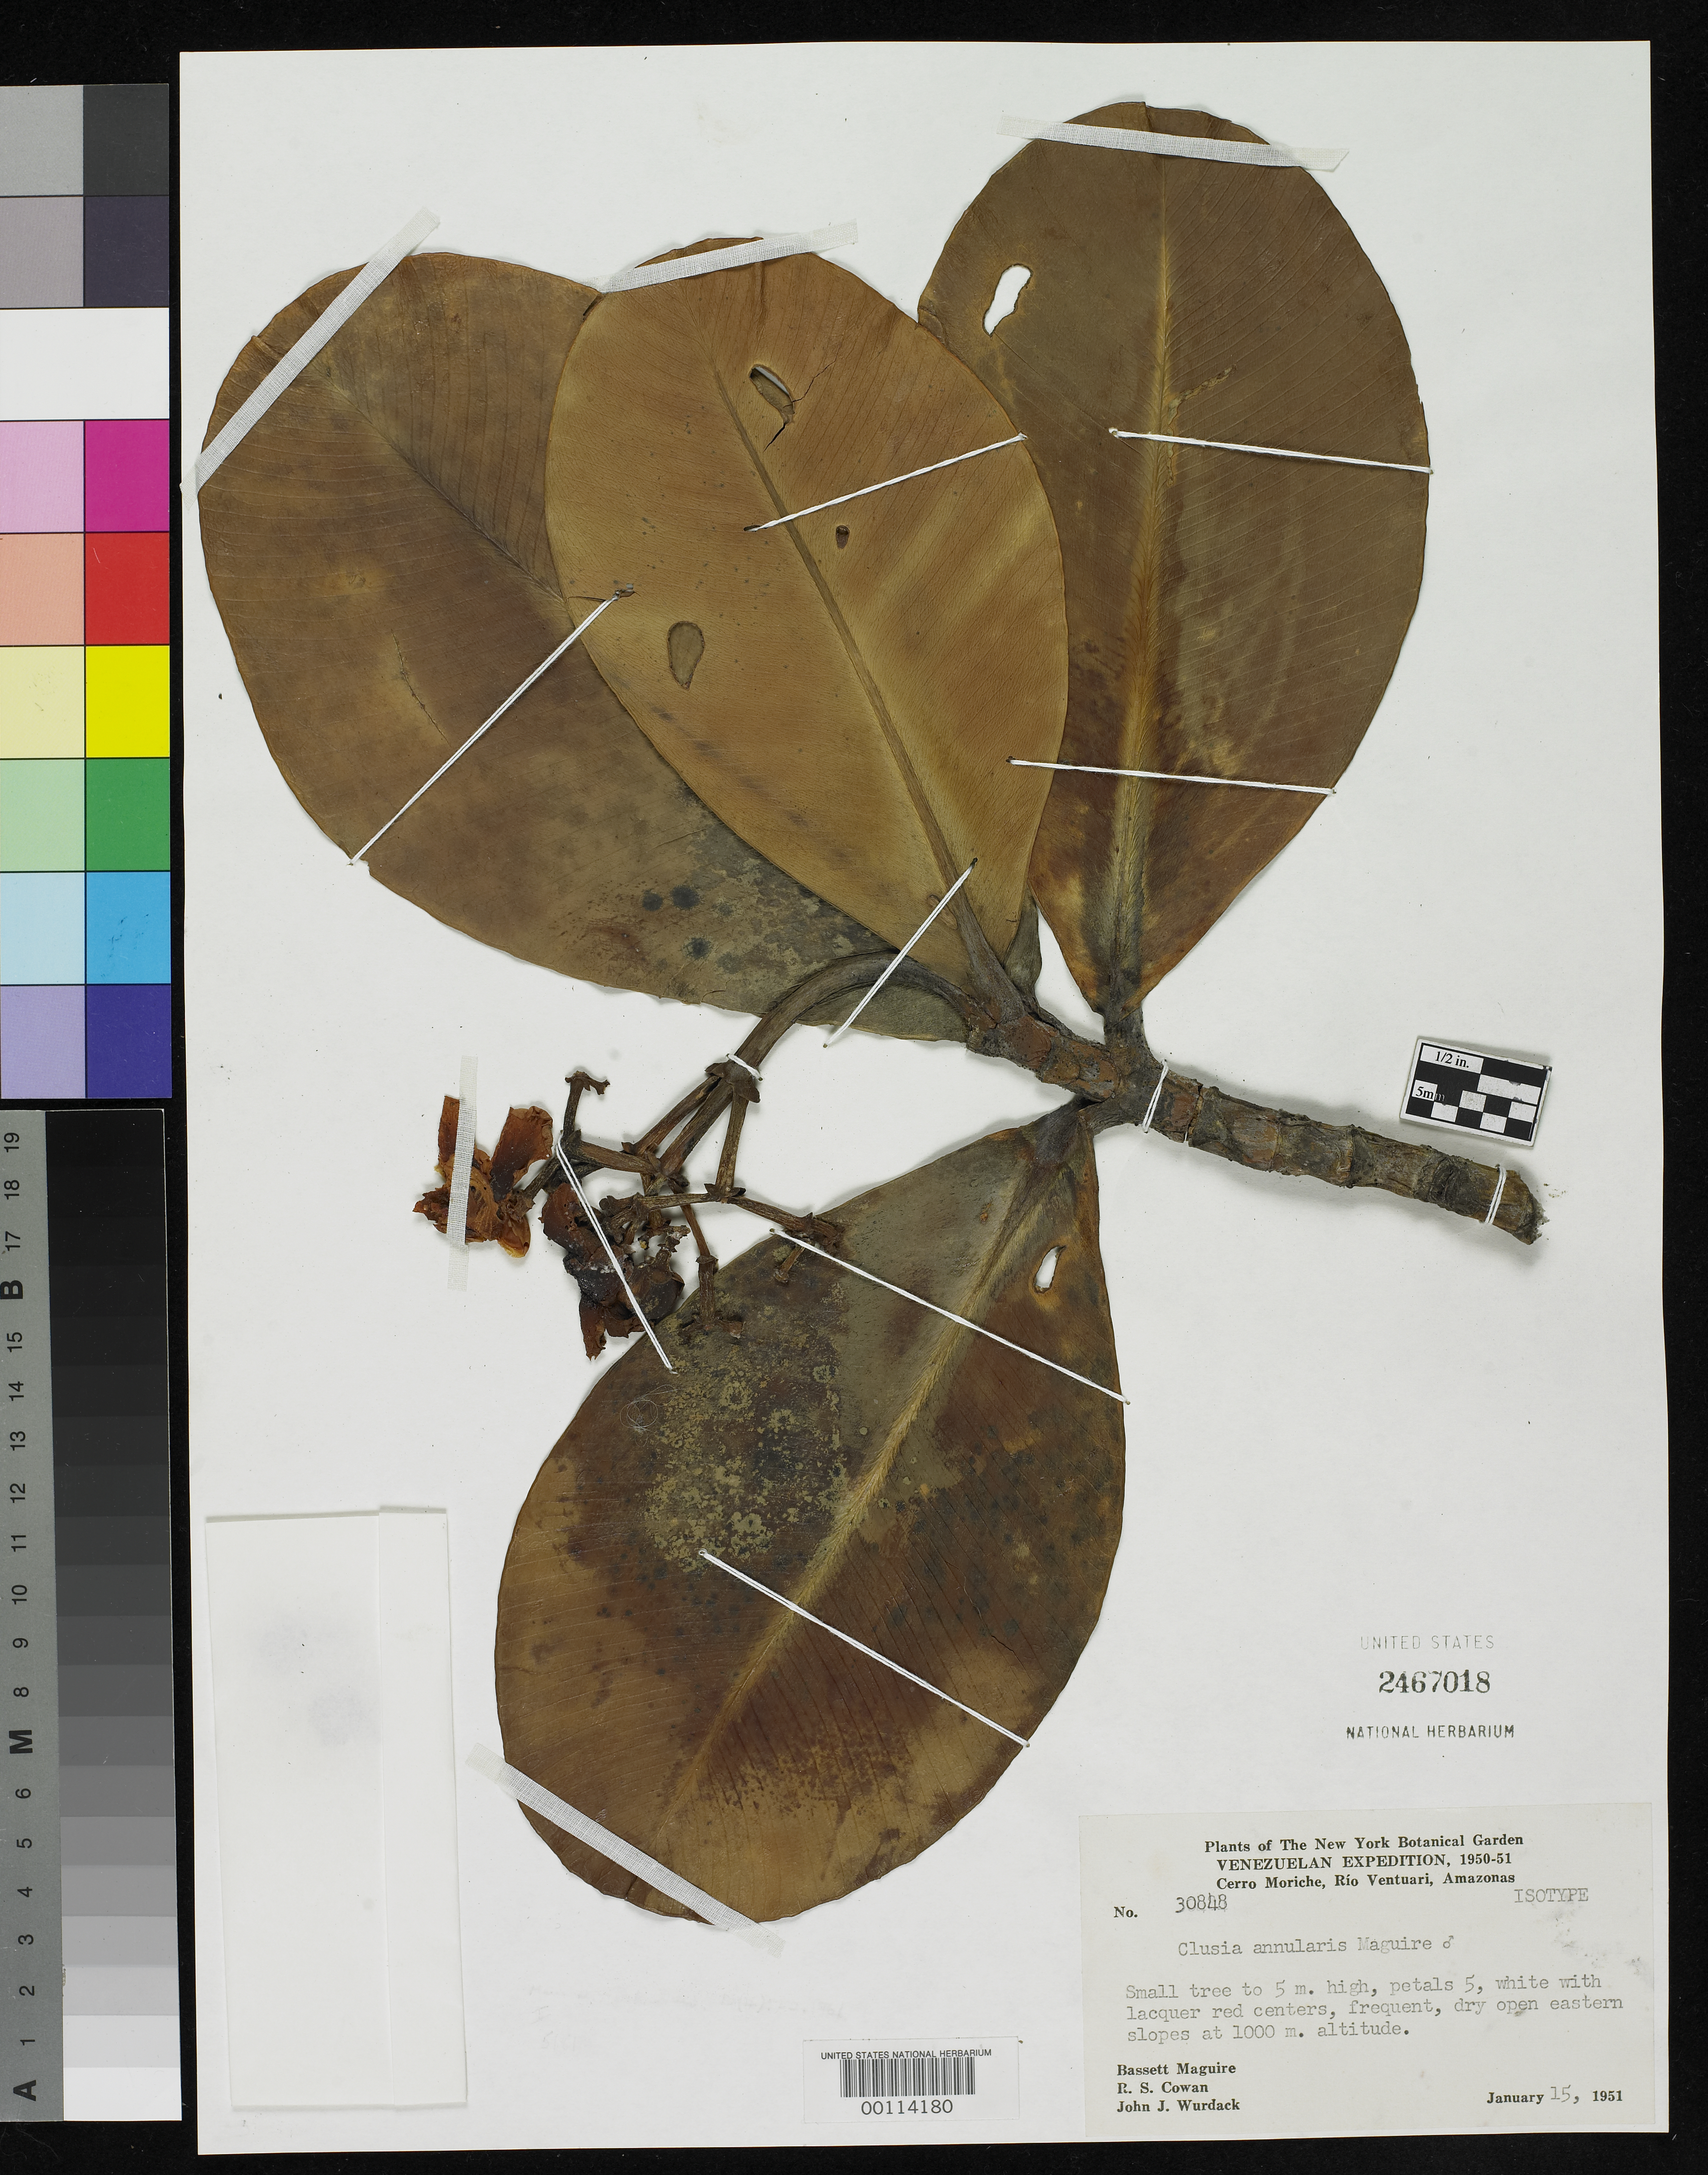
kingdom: Plantae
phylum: Tracheophyta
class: Magnoliopsida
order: Malpighiales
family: Clusiaceae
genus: Clusia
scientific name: Clusia annularis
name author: Maguire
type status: Isotype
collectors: B. Maguire, R. S. Cowan & J. J. Wurdack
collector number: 30848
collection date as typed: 15 Jan 1951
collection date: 1951-01-15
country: Venezuela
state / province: Amazonas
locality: Cerro Moriche, Rio Ventuari, eastern slopes.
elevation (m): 1000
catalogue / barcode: US 2467018